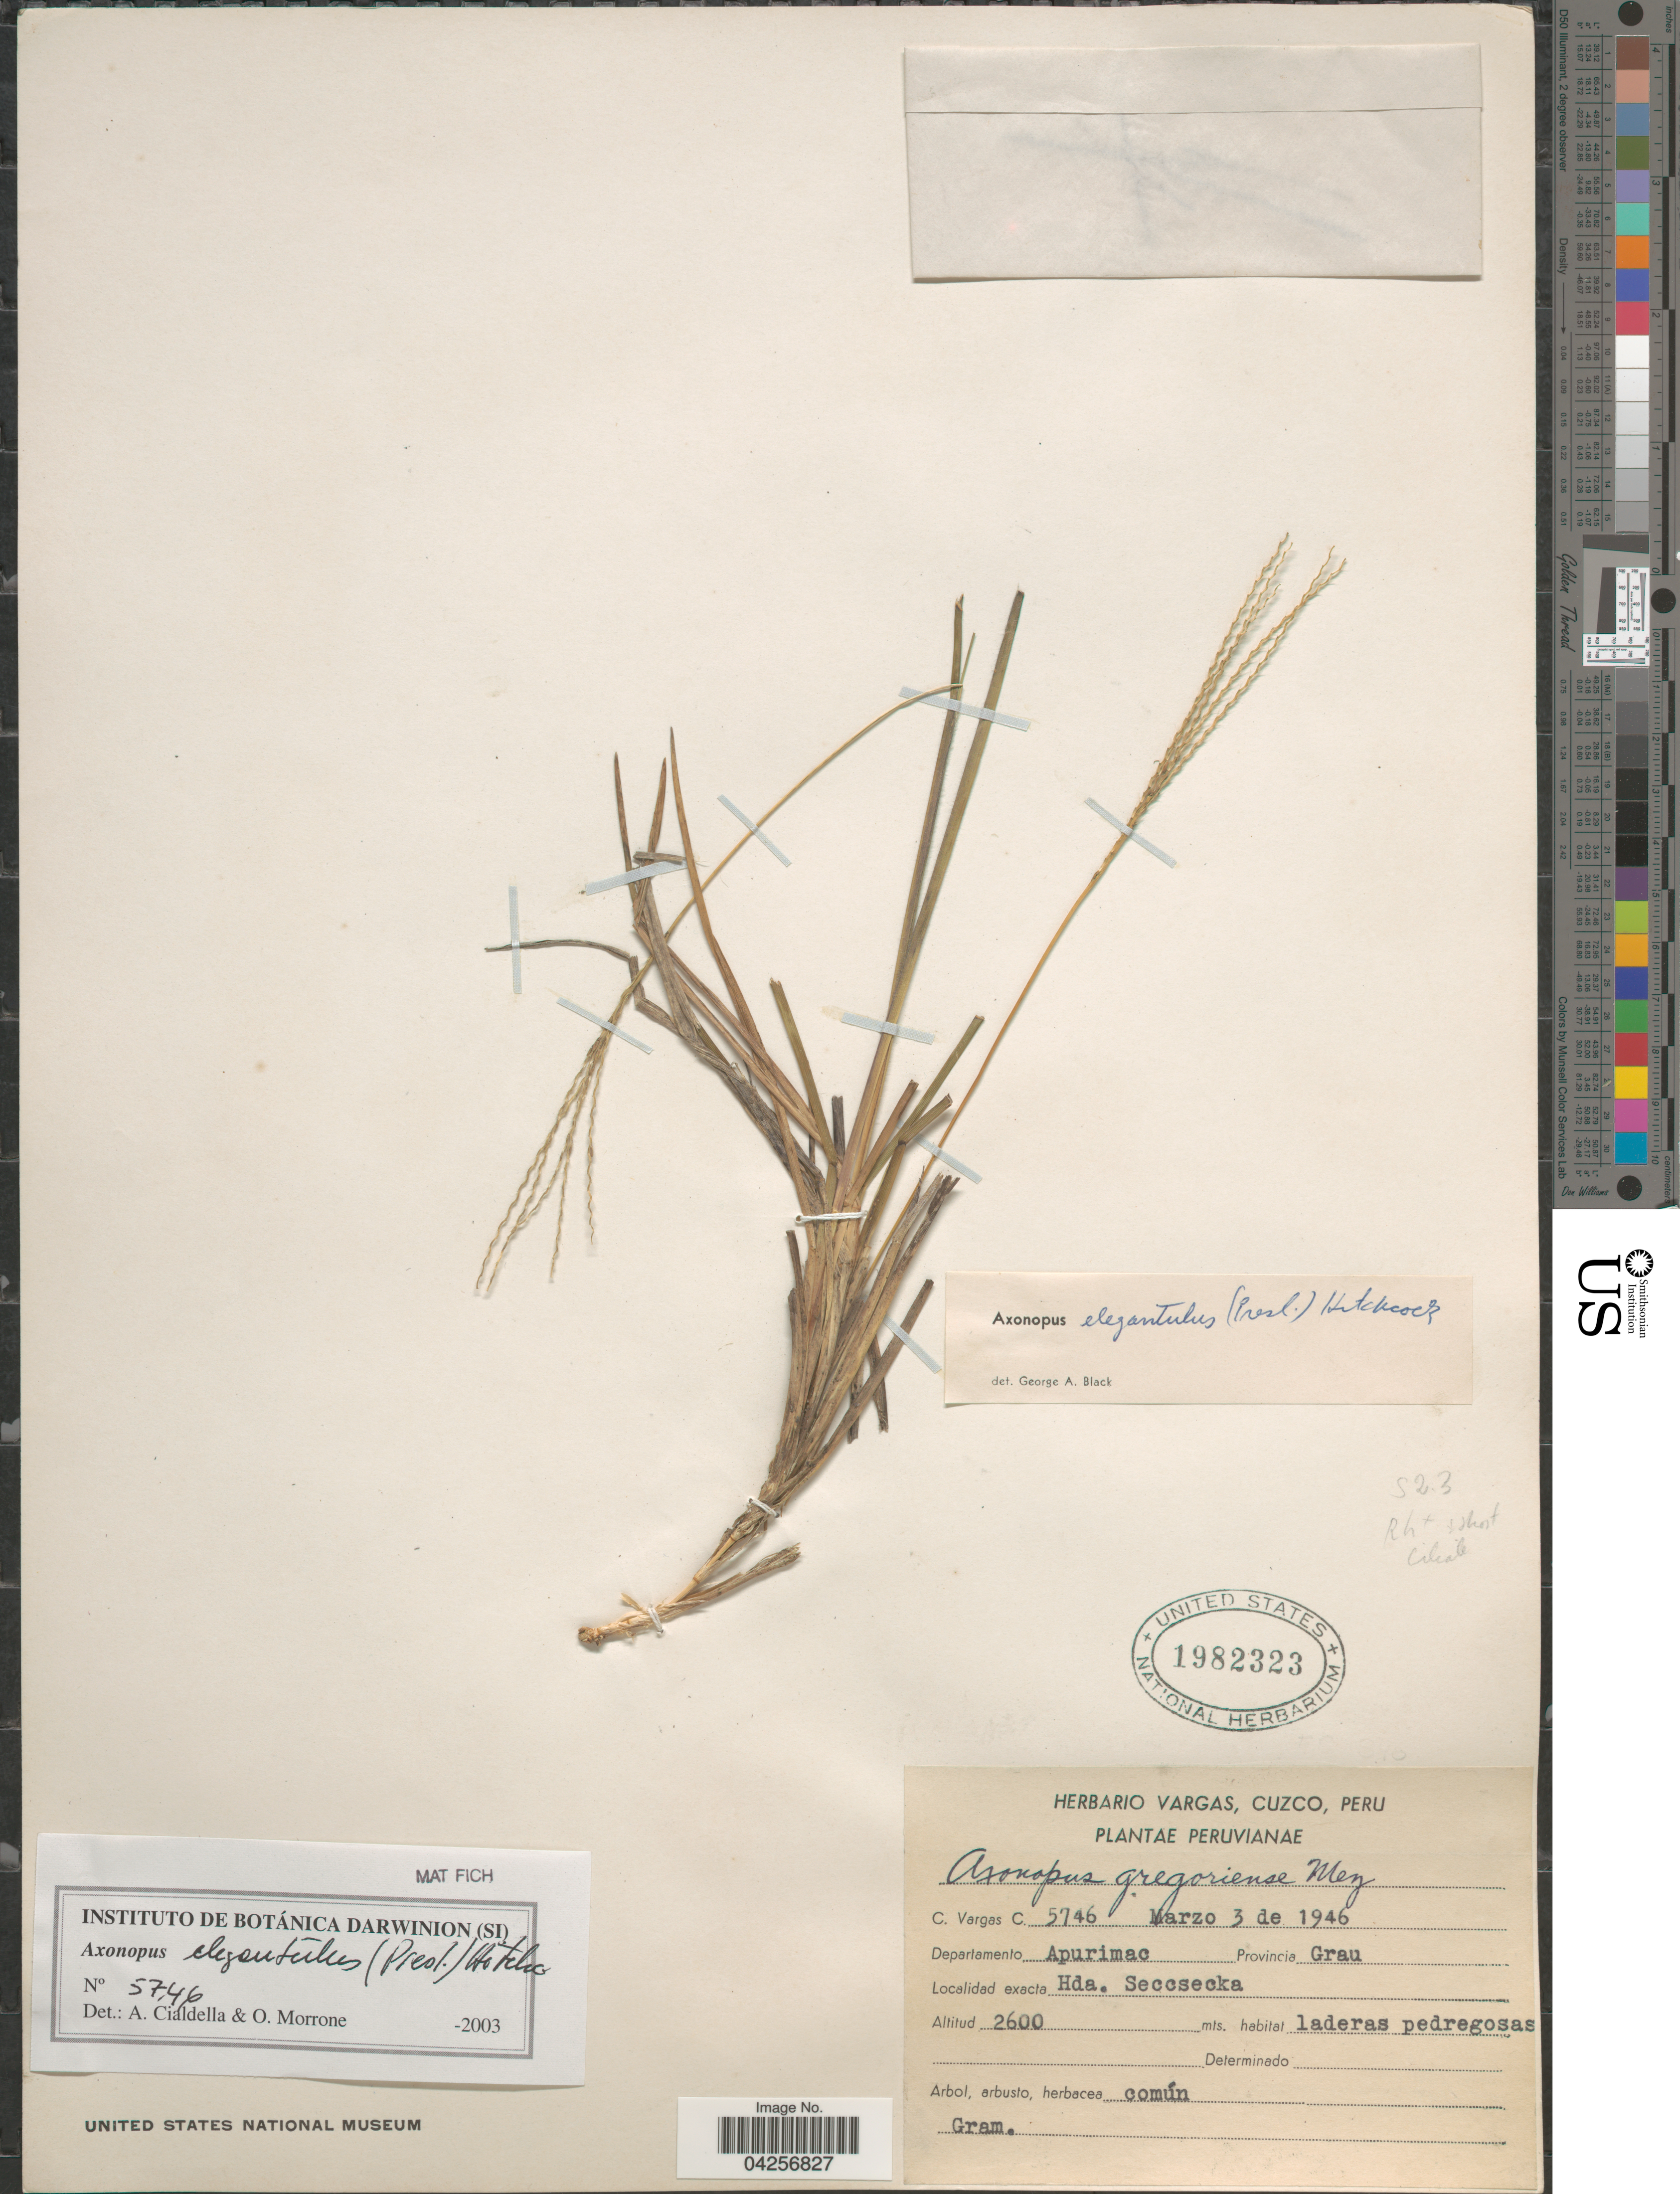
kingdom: Plantae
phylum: Tracheophyta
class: Liliopsida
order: Poales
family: Poaceae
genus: Axonopus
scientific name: Axonopus elegantulus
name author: (J. Presl) Hitchc.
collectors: C. Vargas Calderón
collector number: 5746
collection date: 1946-03-03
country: Peru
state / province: Apurímac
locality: Departamento Apurimac. Provincia Grau. Hda. Seccsecka.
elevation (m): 2600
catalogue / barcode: US 1982323